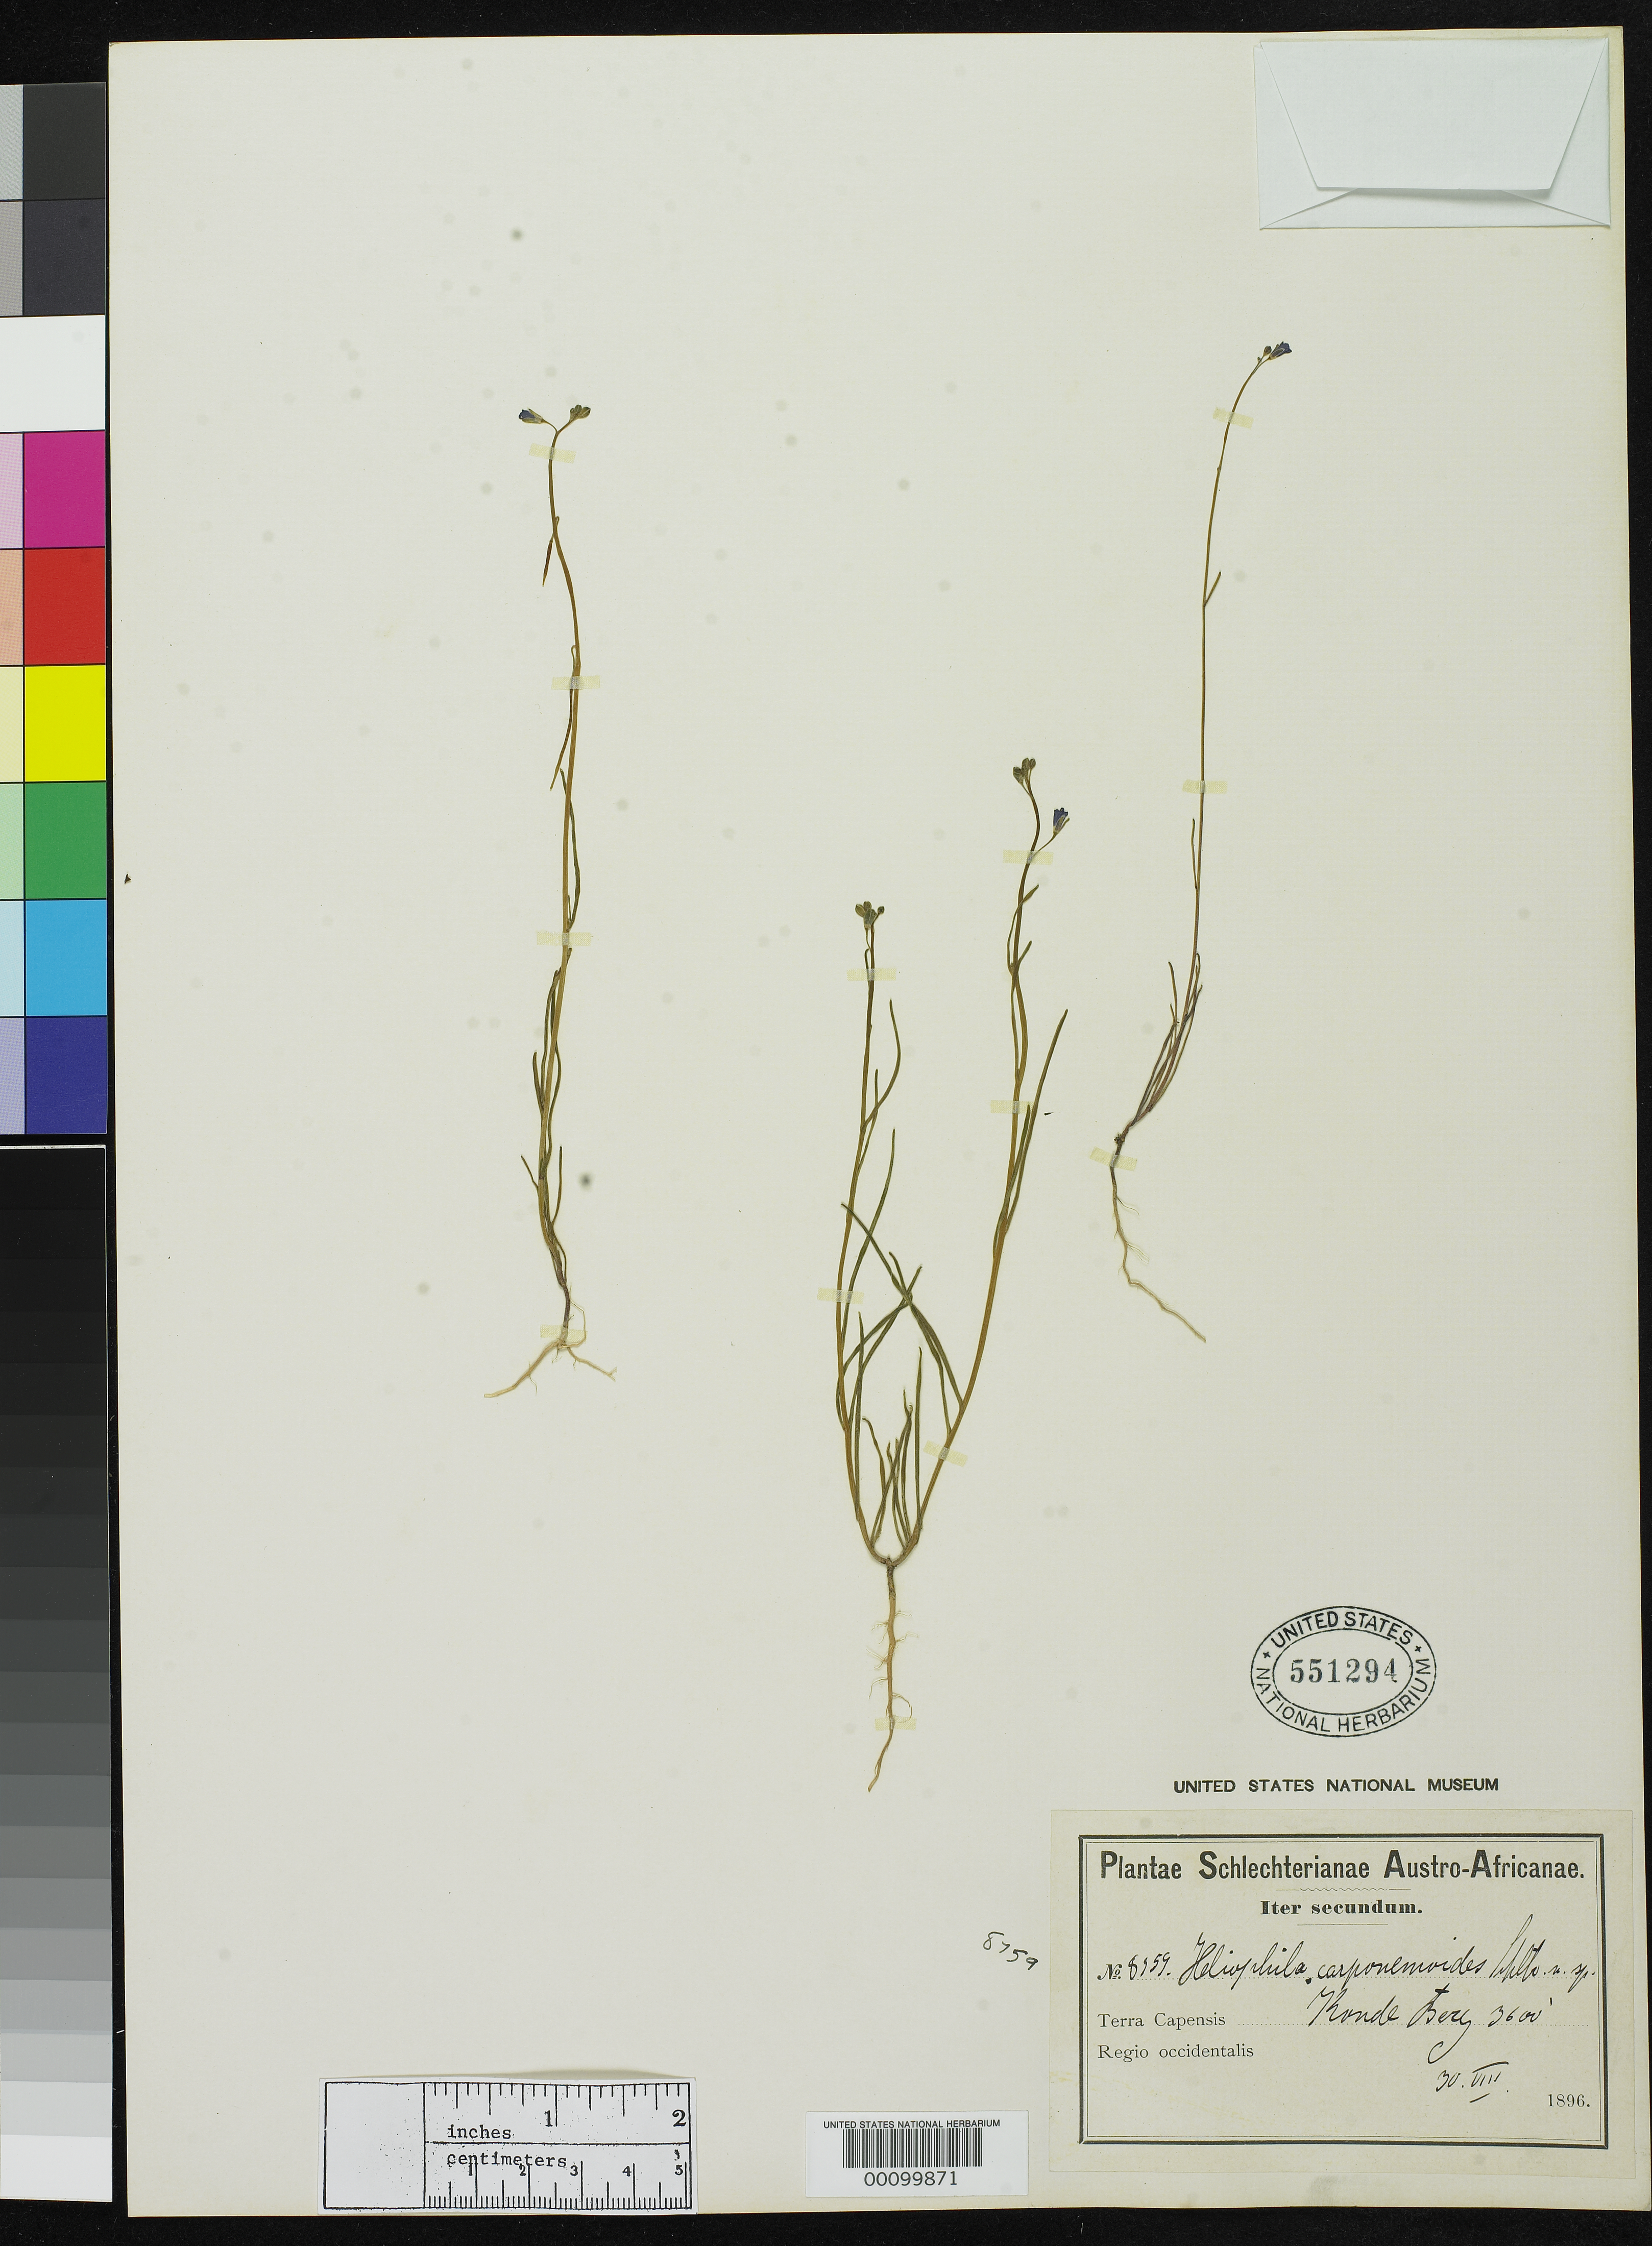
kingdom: Plantae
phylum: Tracheophyta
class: Magnoliopsida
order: Brassicales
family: Brassicaceae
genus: Heliophila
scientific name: Heliophila carponematoides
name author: Schltr.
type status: Isotype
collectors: F. R. R. Schlechter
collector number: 8759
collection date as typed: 30 Aug 1896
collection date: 1896-08-30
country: South Africa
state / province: Western Cape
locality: Koude Berg.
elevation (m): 1097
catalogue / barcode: US 551294